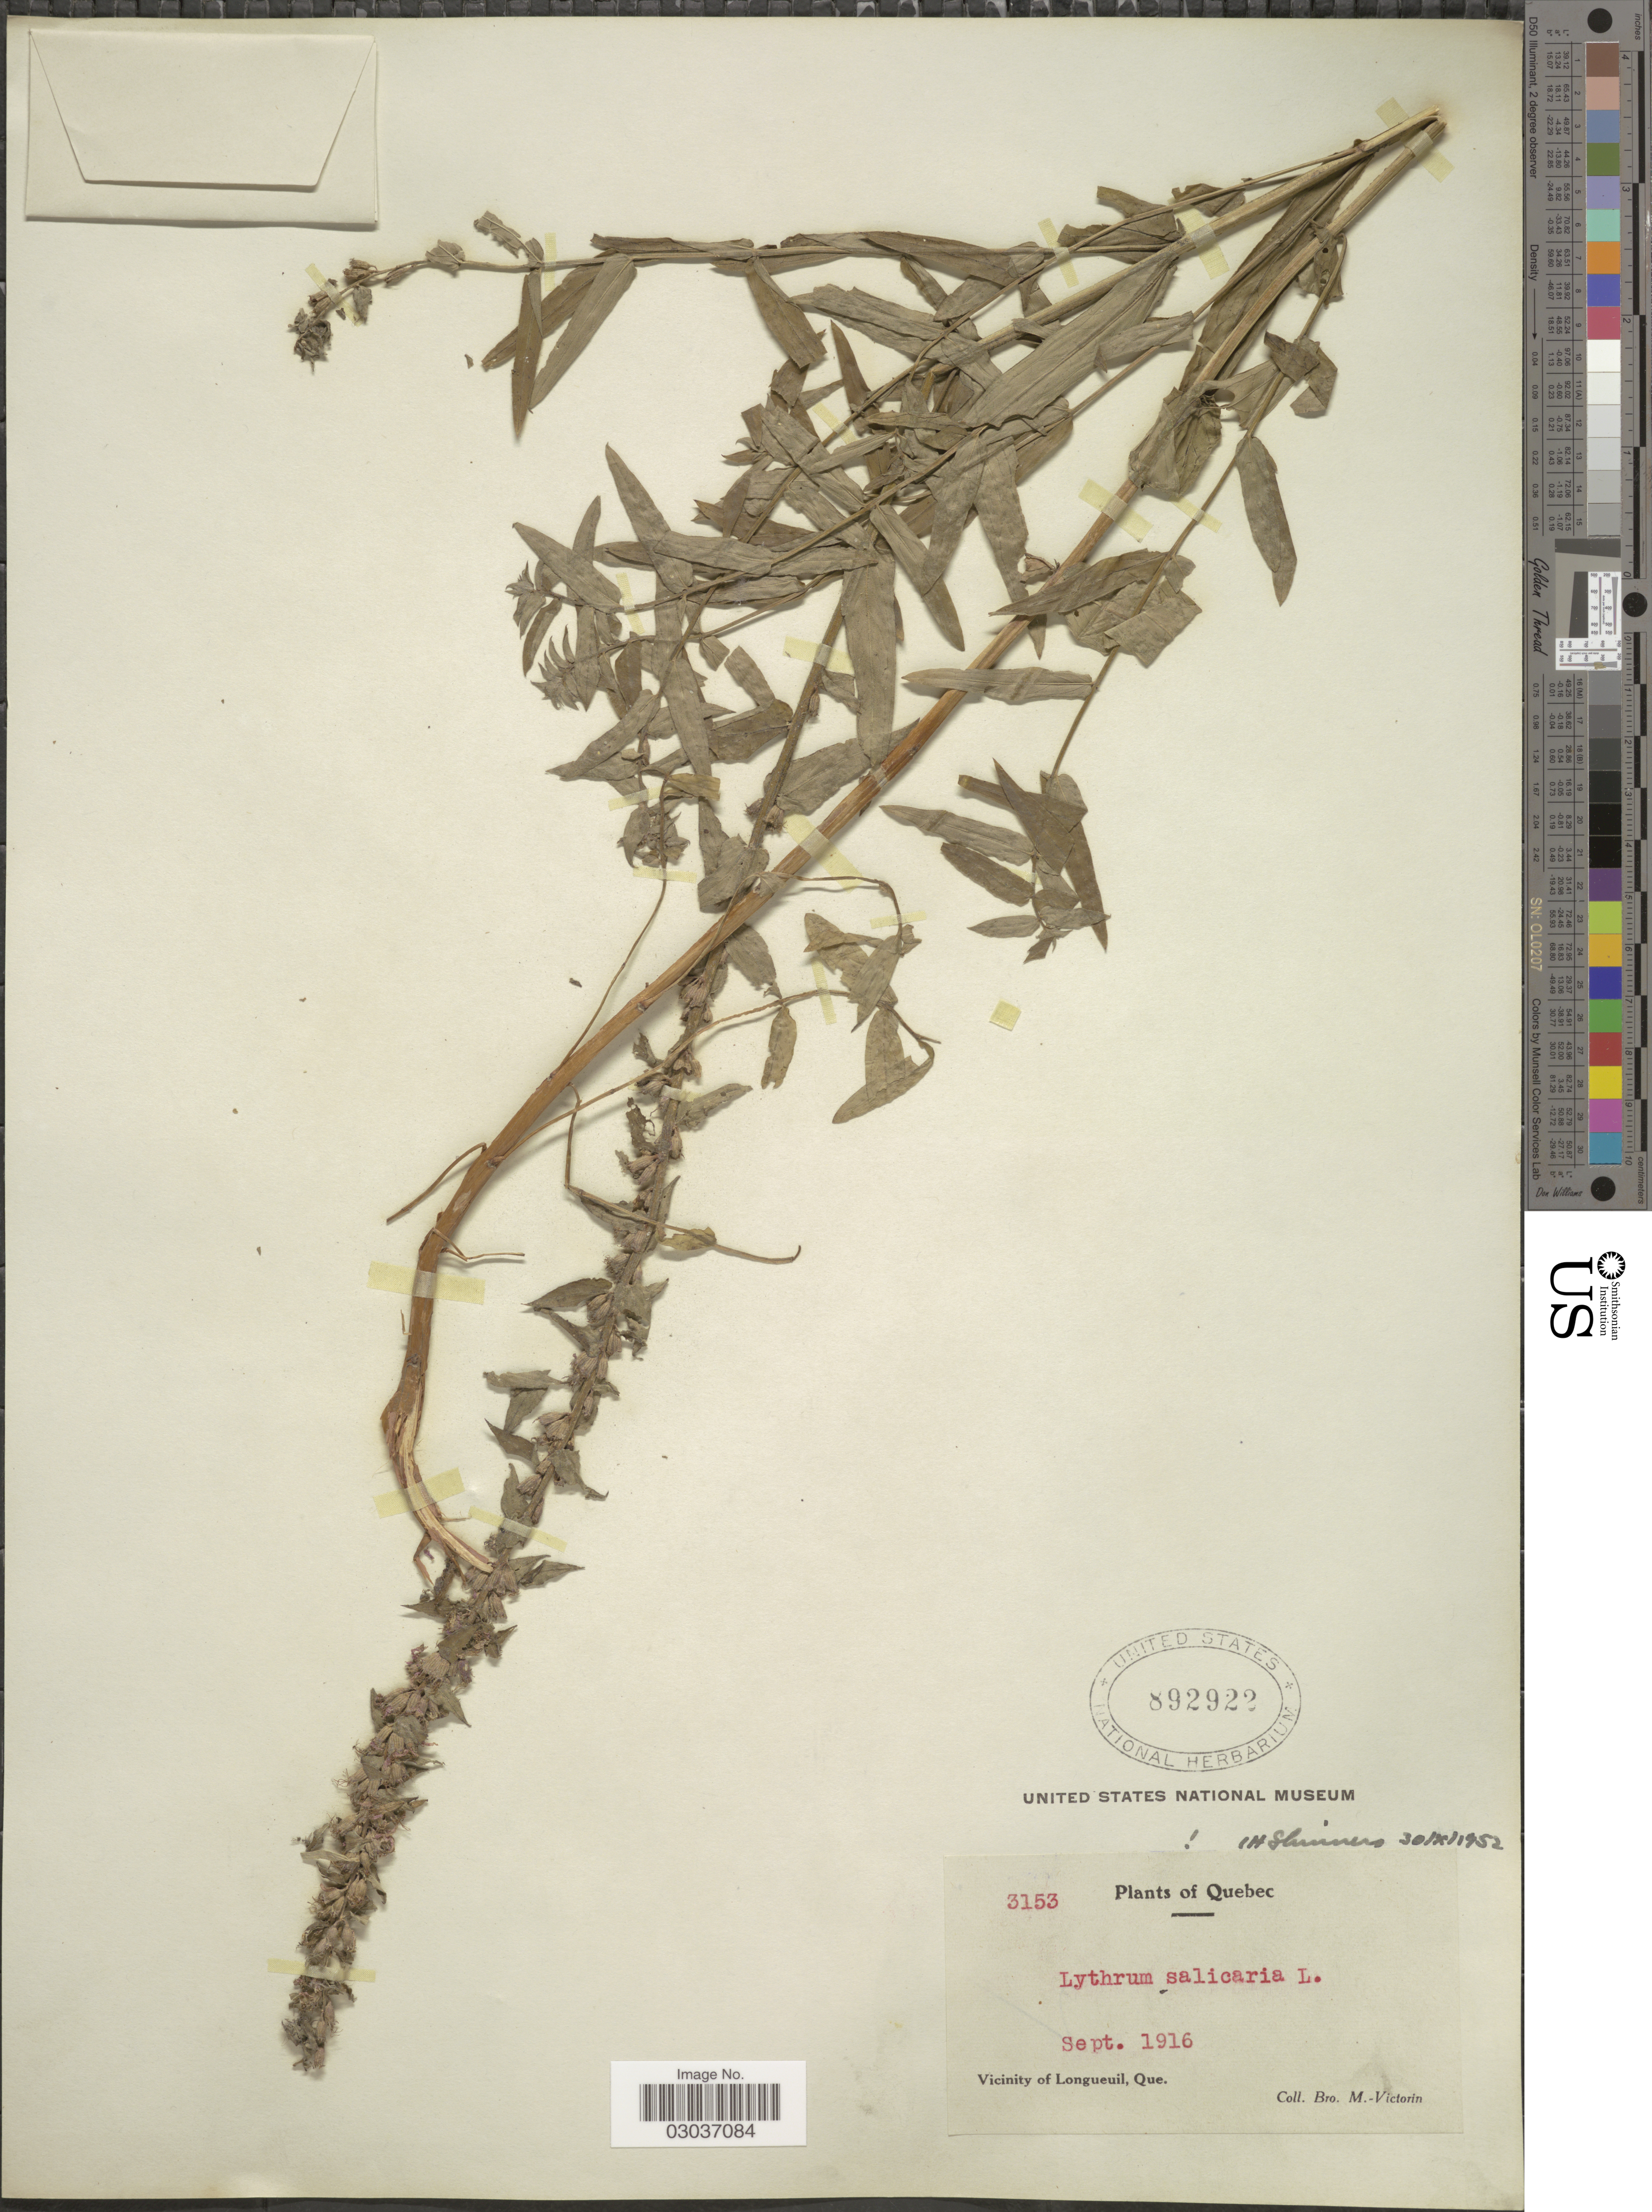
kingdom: Plantae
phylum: Tracheophyta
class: Magnoliopsida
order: Myrtales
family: Lythraceae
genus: Lythrum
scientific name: Lythrum salicaria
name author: L.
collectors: Fr. Marie-Victorin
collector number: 3153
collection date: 1916-09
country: Canada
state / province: Quebec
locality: Vicinity of Longueuil, Que.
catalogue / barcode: US 892922